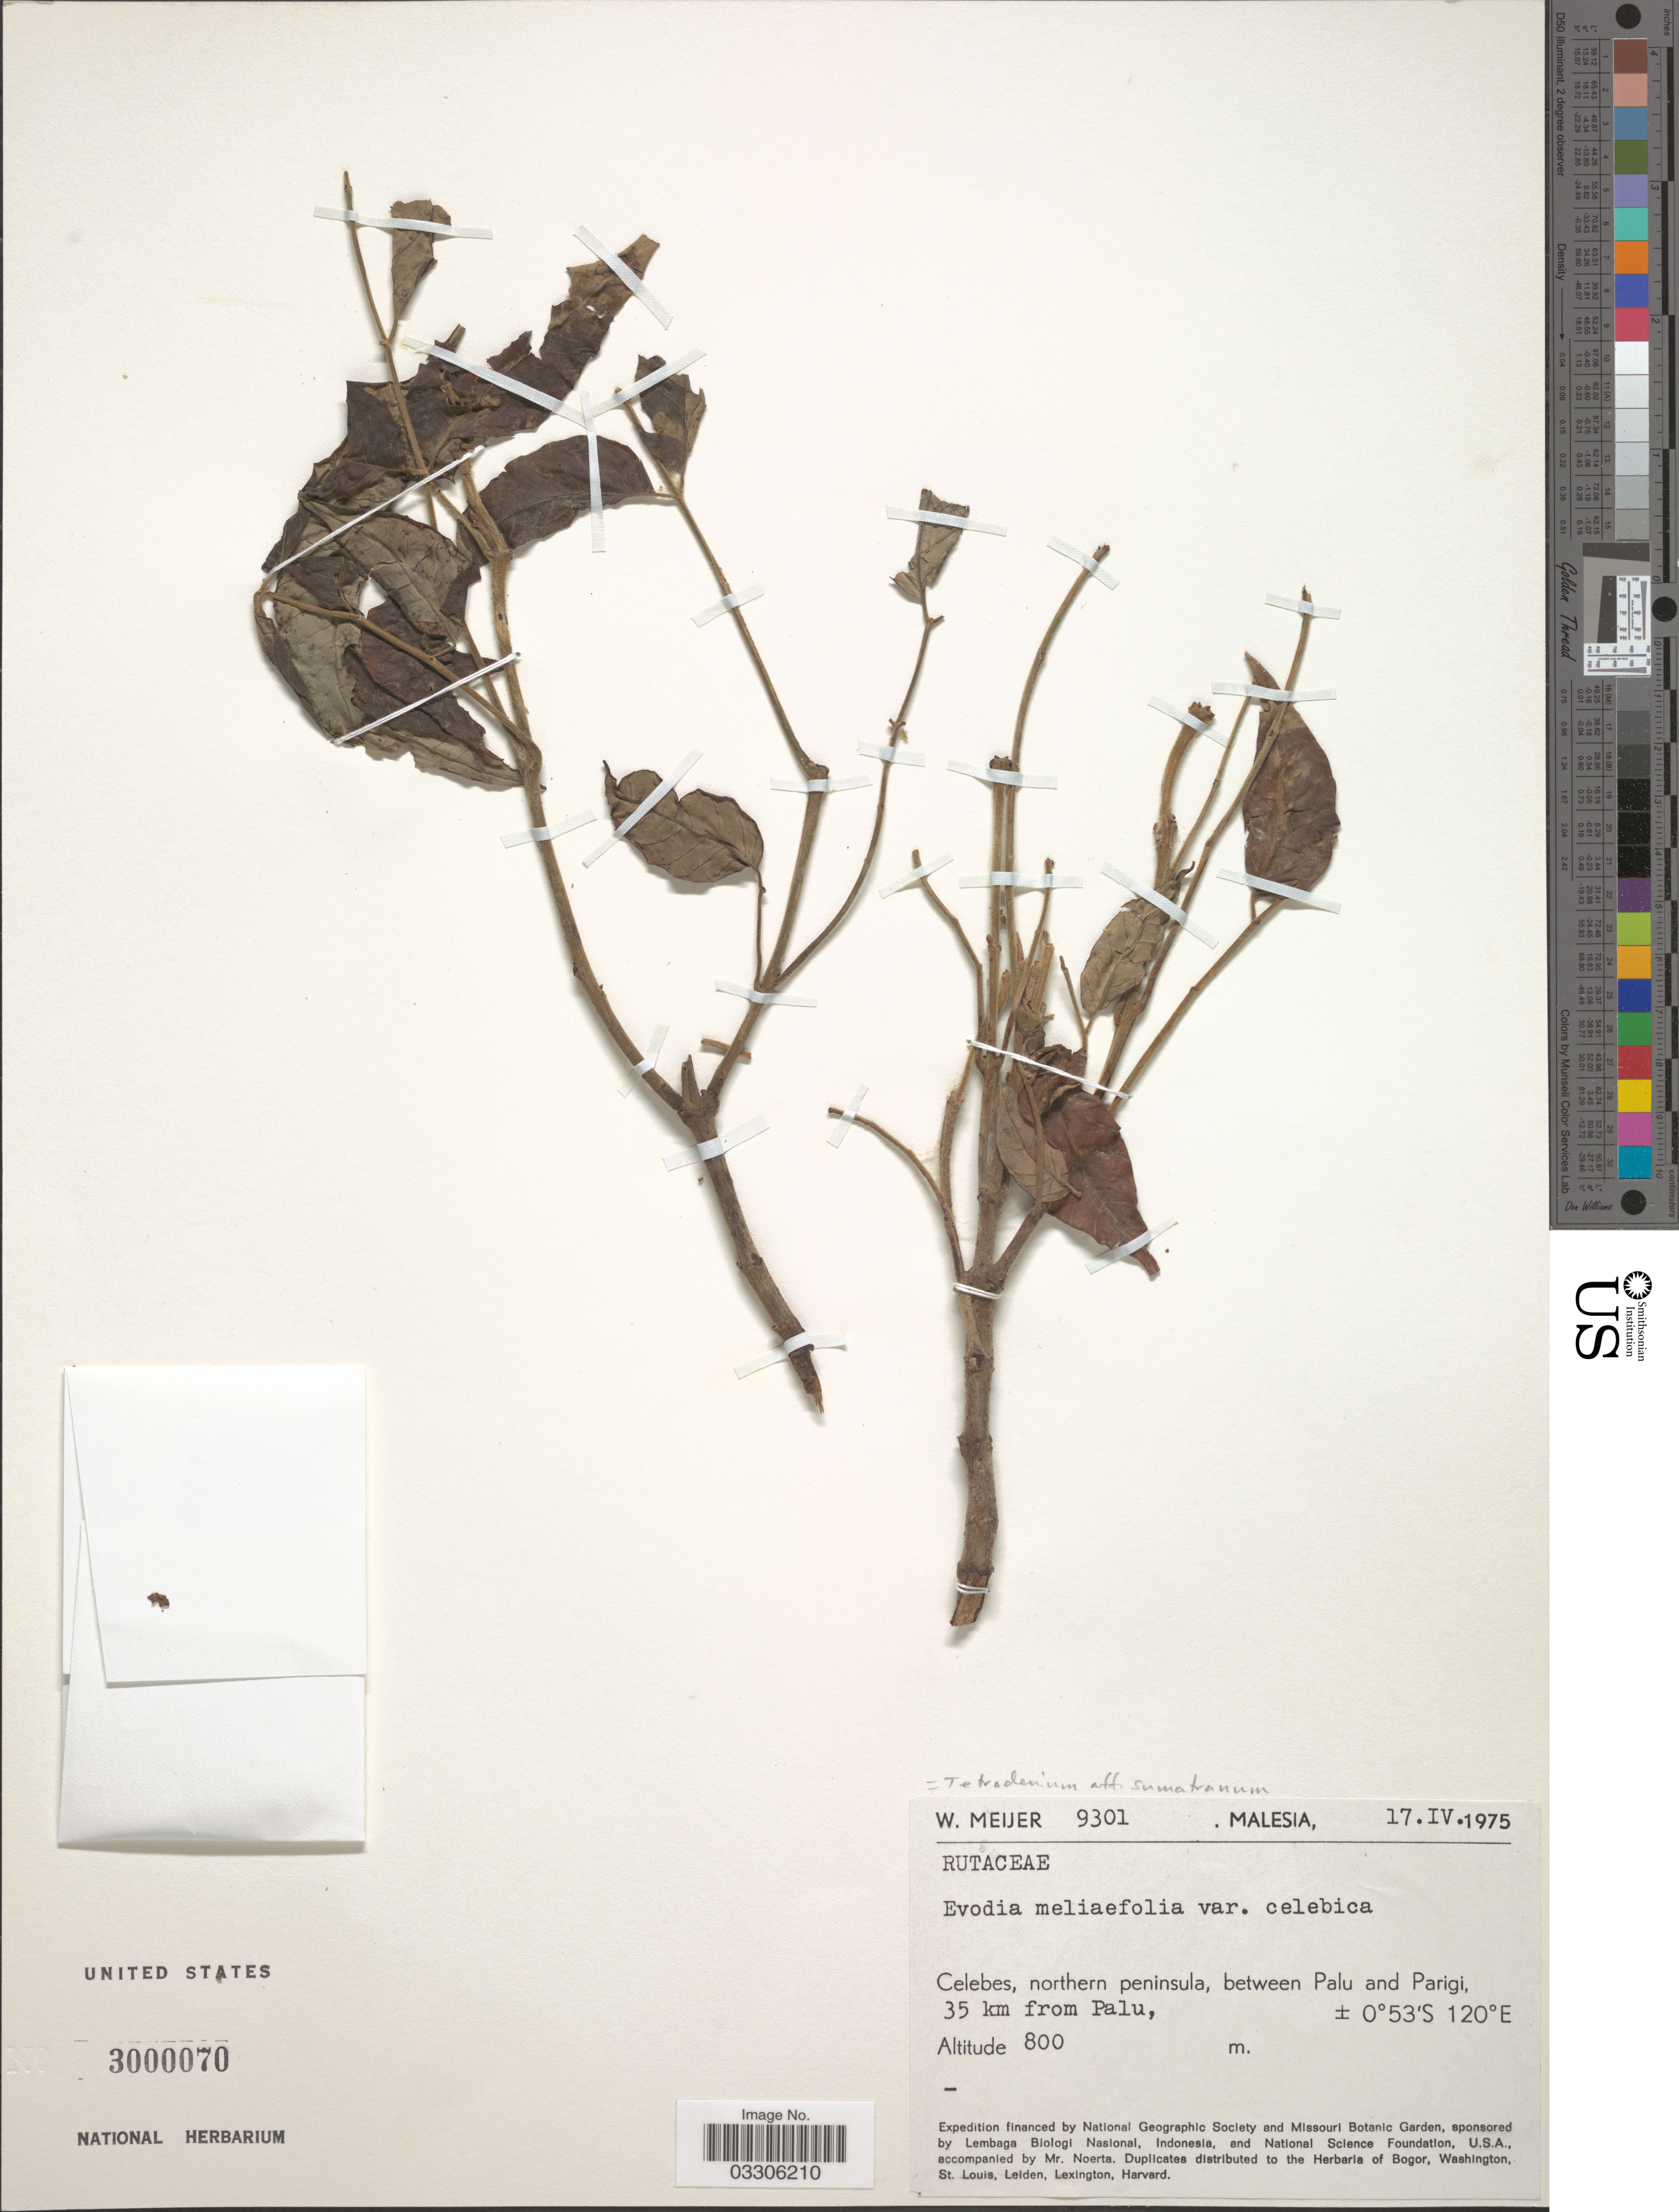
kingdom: Plantae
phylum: Tracheophyta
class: Magnoliopsida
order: Sapindales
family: Rutaceae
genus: Tetradium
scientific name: Tetradium sumatranum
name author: T.G. Hartley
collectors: W. Meijer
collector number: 9301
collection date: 1975-04-17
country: Malaysia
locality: Celebes, northern peninsula, between Palu and Parigi, 35 km from Palu.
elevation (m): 800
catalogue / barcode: US 3000070